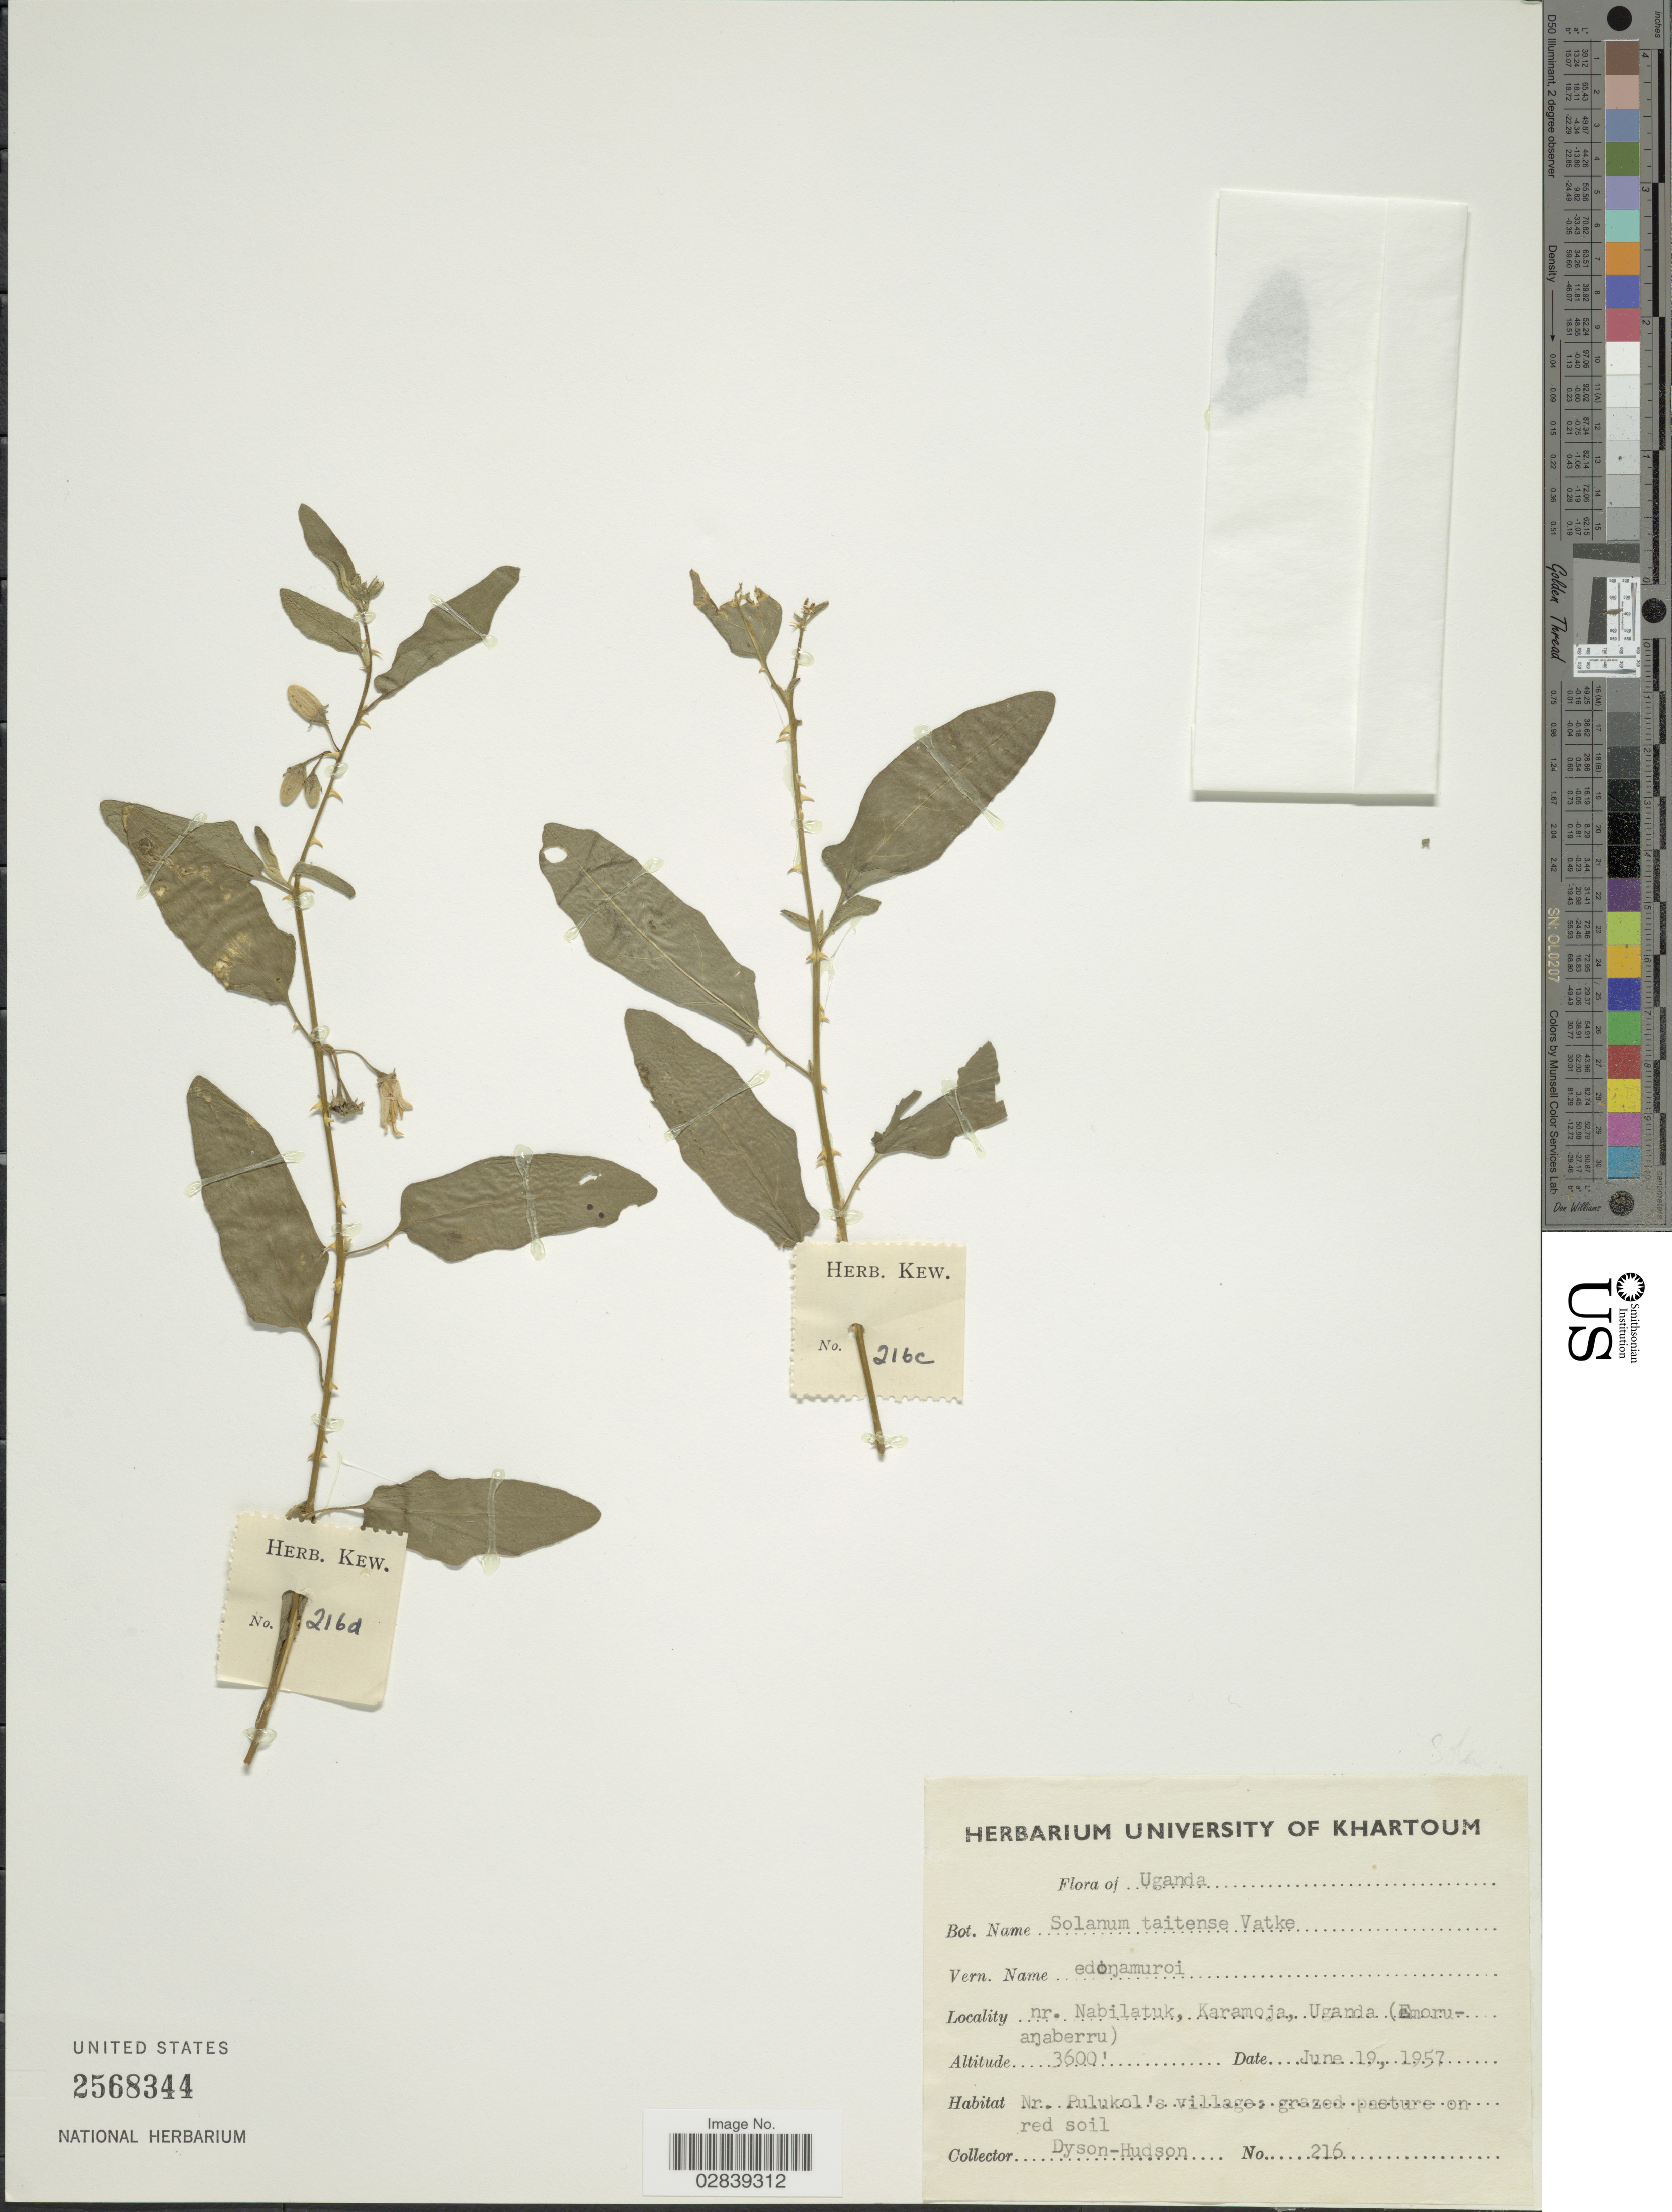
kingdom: Plantae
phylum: Tracheophyta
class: Magnoliopsida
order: Solanales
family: Solanaceae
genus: Solanum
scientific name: Solanum taitense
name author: Vatke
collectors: Dyson-Hudson, --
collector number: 216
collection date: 1957-06-19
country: Uganda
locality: Nr. Nabilatuk, Karamoja, Uganda (Emoru-anaberru).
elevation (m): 1097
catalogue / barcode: US 2568344